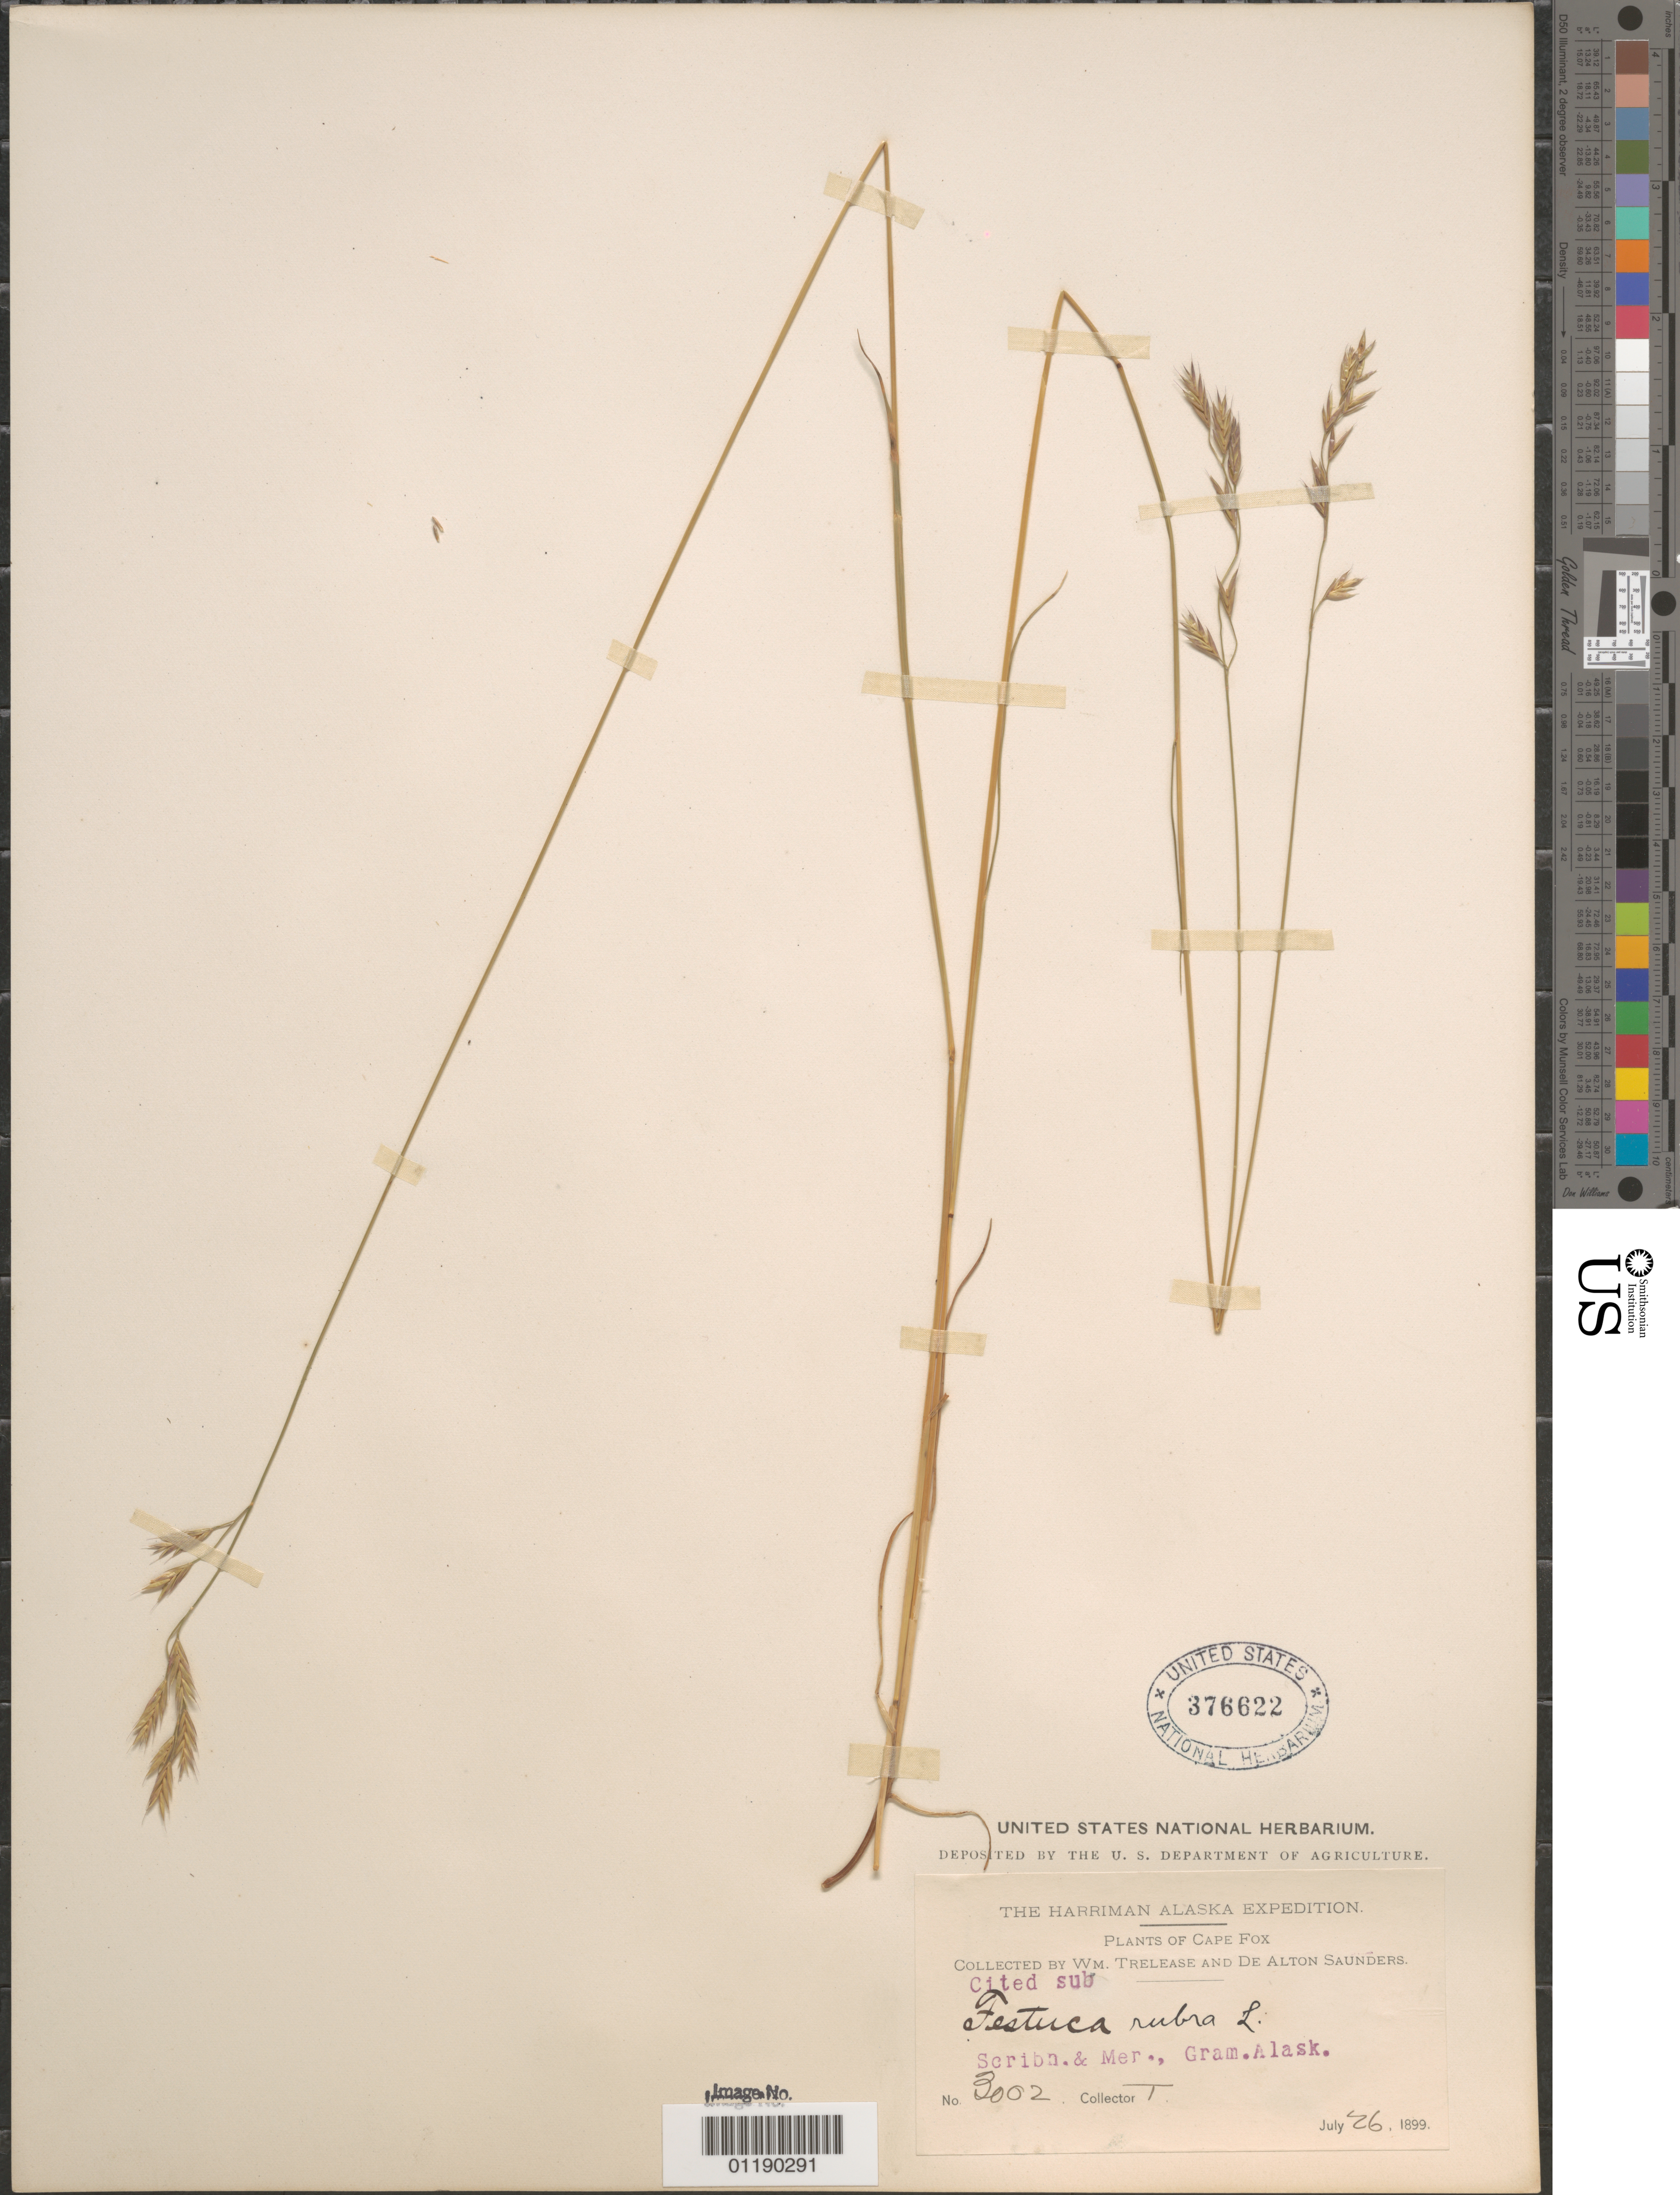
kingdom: Plantae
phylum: Tracheophyta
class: Liliopsida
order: Poales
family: Poaceae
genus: Festuca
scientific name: Festuca rubra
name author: L.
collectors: W. Trelease & D. Saunders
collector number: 3002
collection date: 1899-07-26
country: United States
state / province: Alaska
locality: Cape Fox.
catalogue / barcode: US 376622